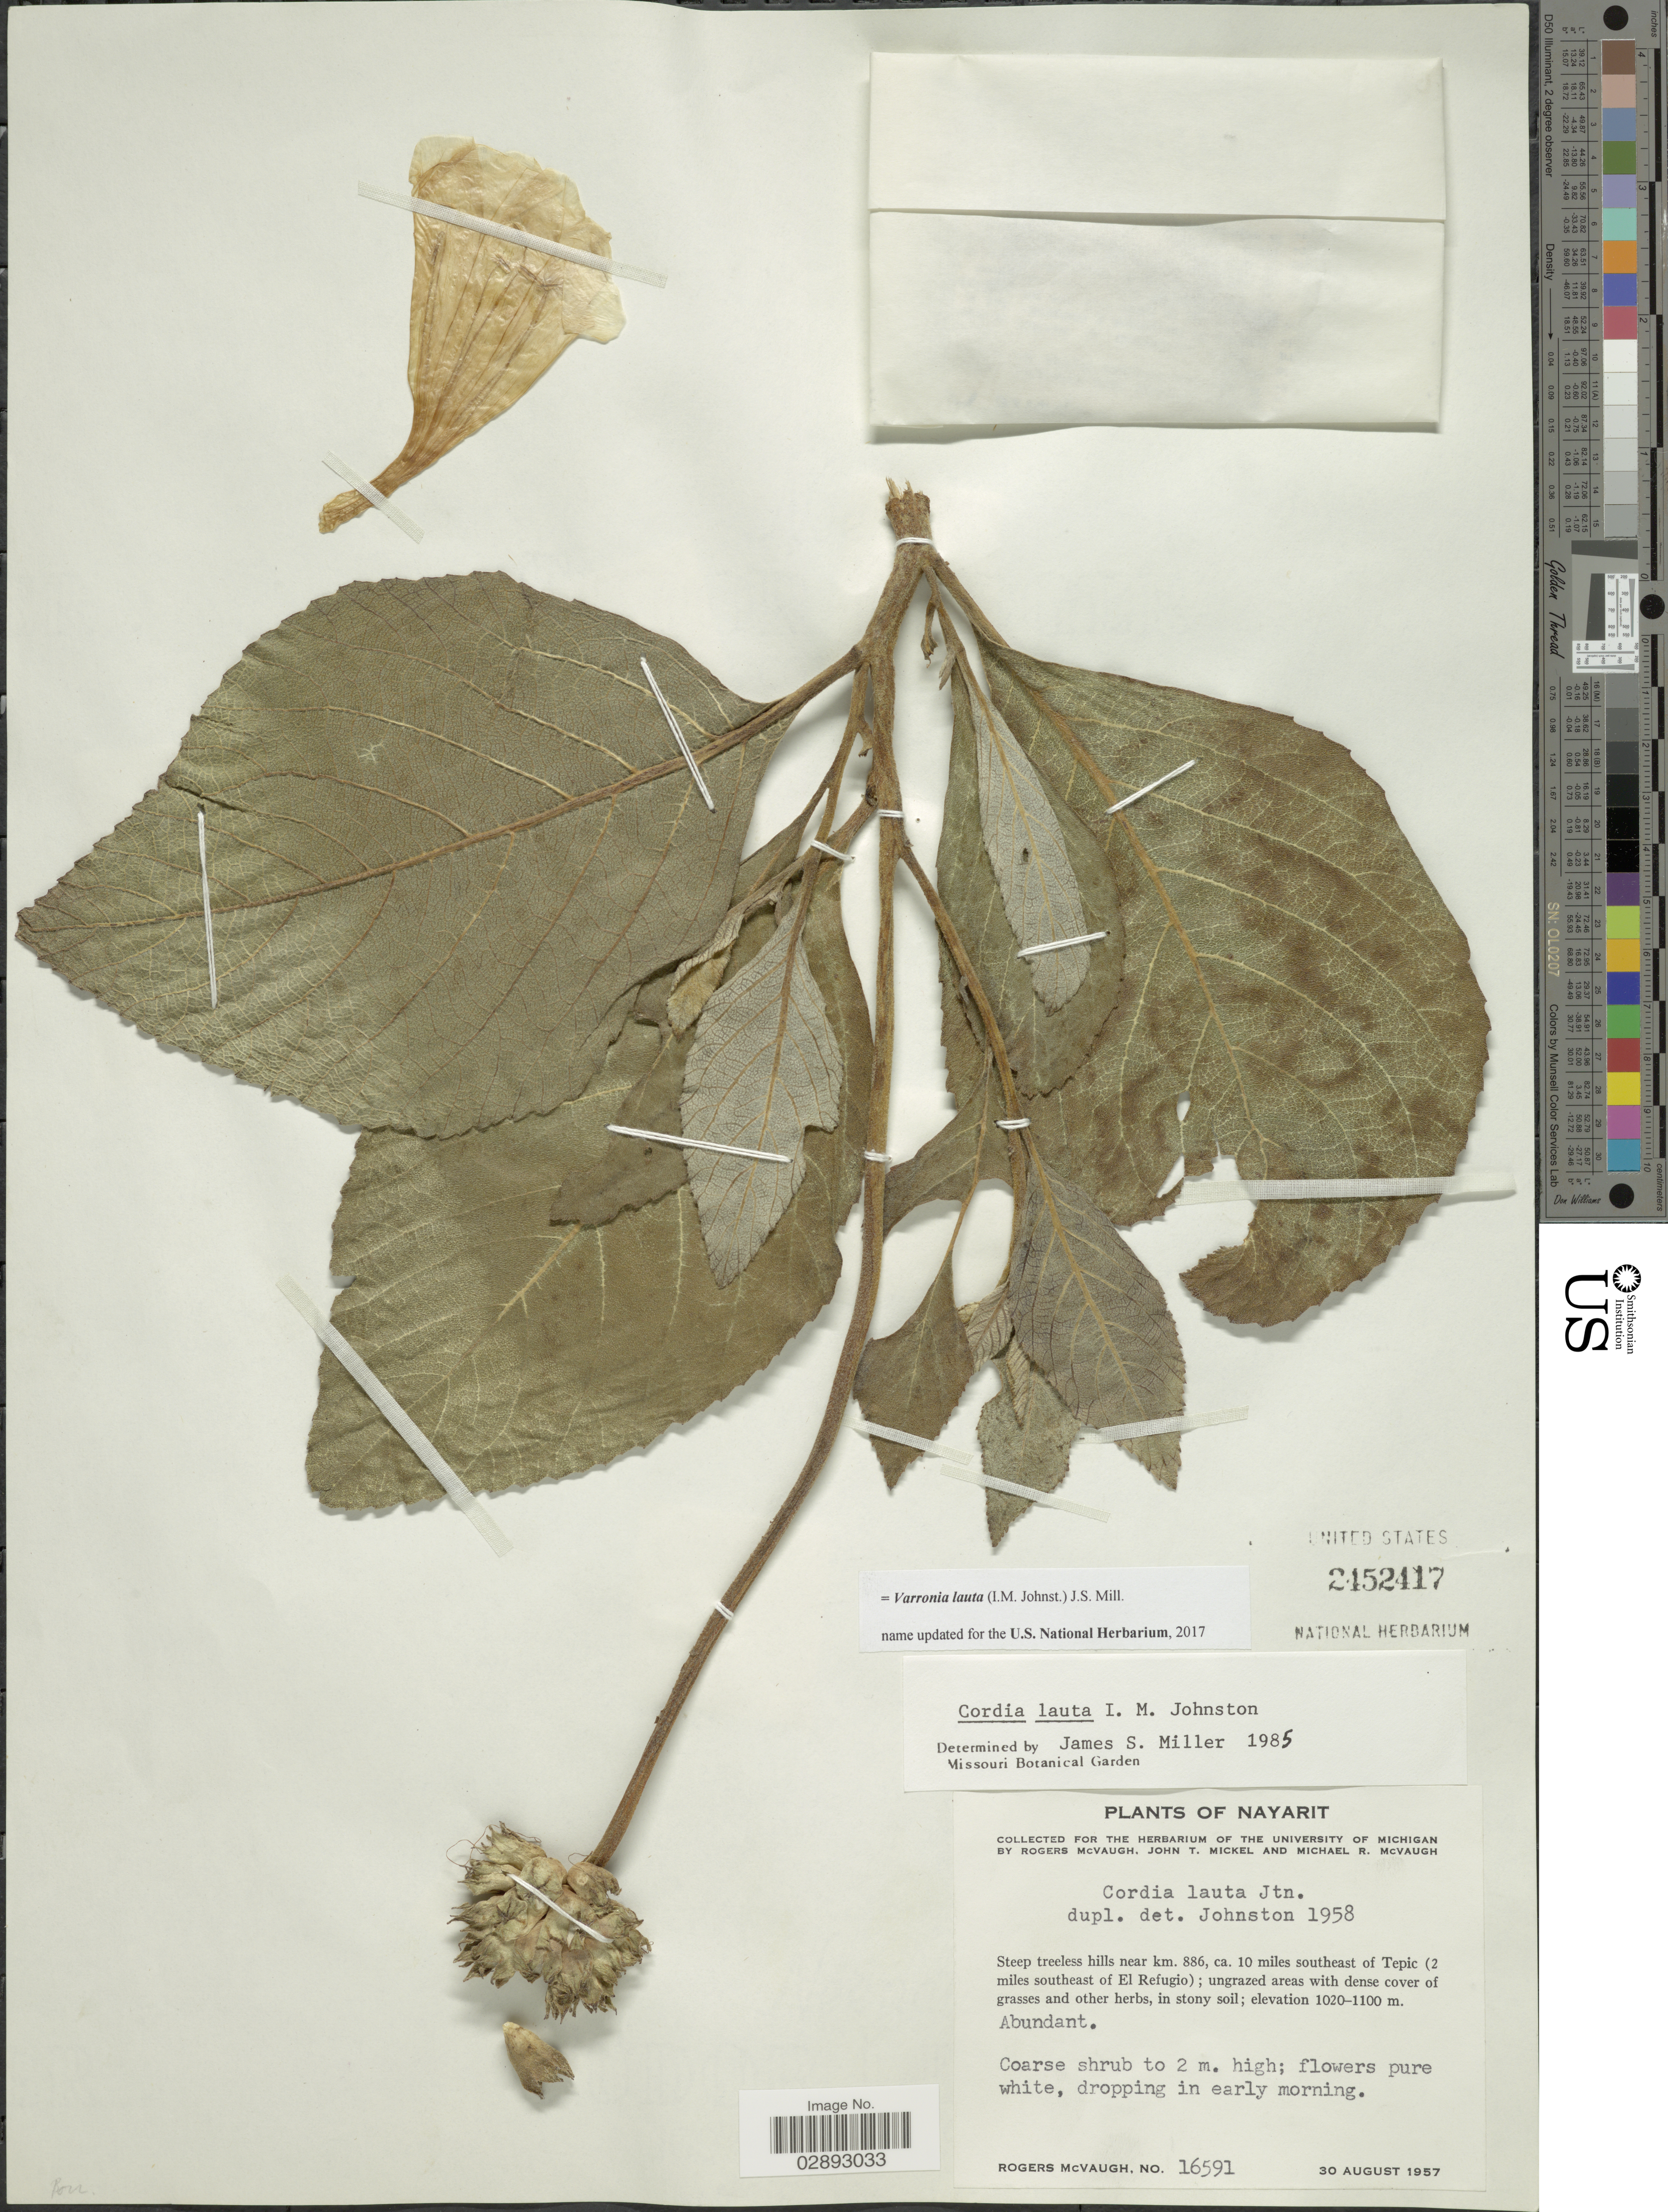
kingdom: Plantae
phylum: Tracheophyta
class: Magnoliopsida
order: Boraginales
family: Cordiaceae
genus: Varronia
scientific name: Varronia lauta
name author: (I.M. Johnst.) J.S. Mill.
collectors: R. McVaugh, J. T. Mickel & M. R. McVaugh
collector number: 16591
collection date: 1957-08-30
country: Mexico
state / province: Nayarit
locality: Steep treeless hills near km. 886, ca. 10 miles southeast of Tepic (2 miles southeast of El Refugio).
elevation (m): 1020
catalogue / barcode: US 2452417